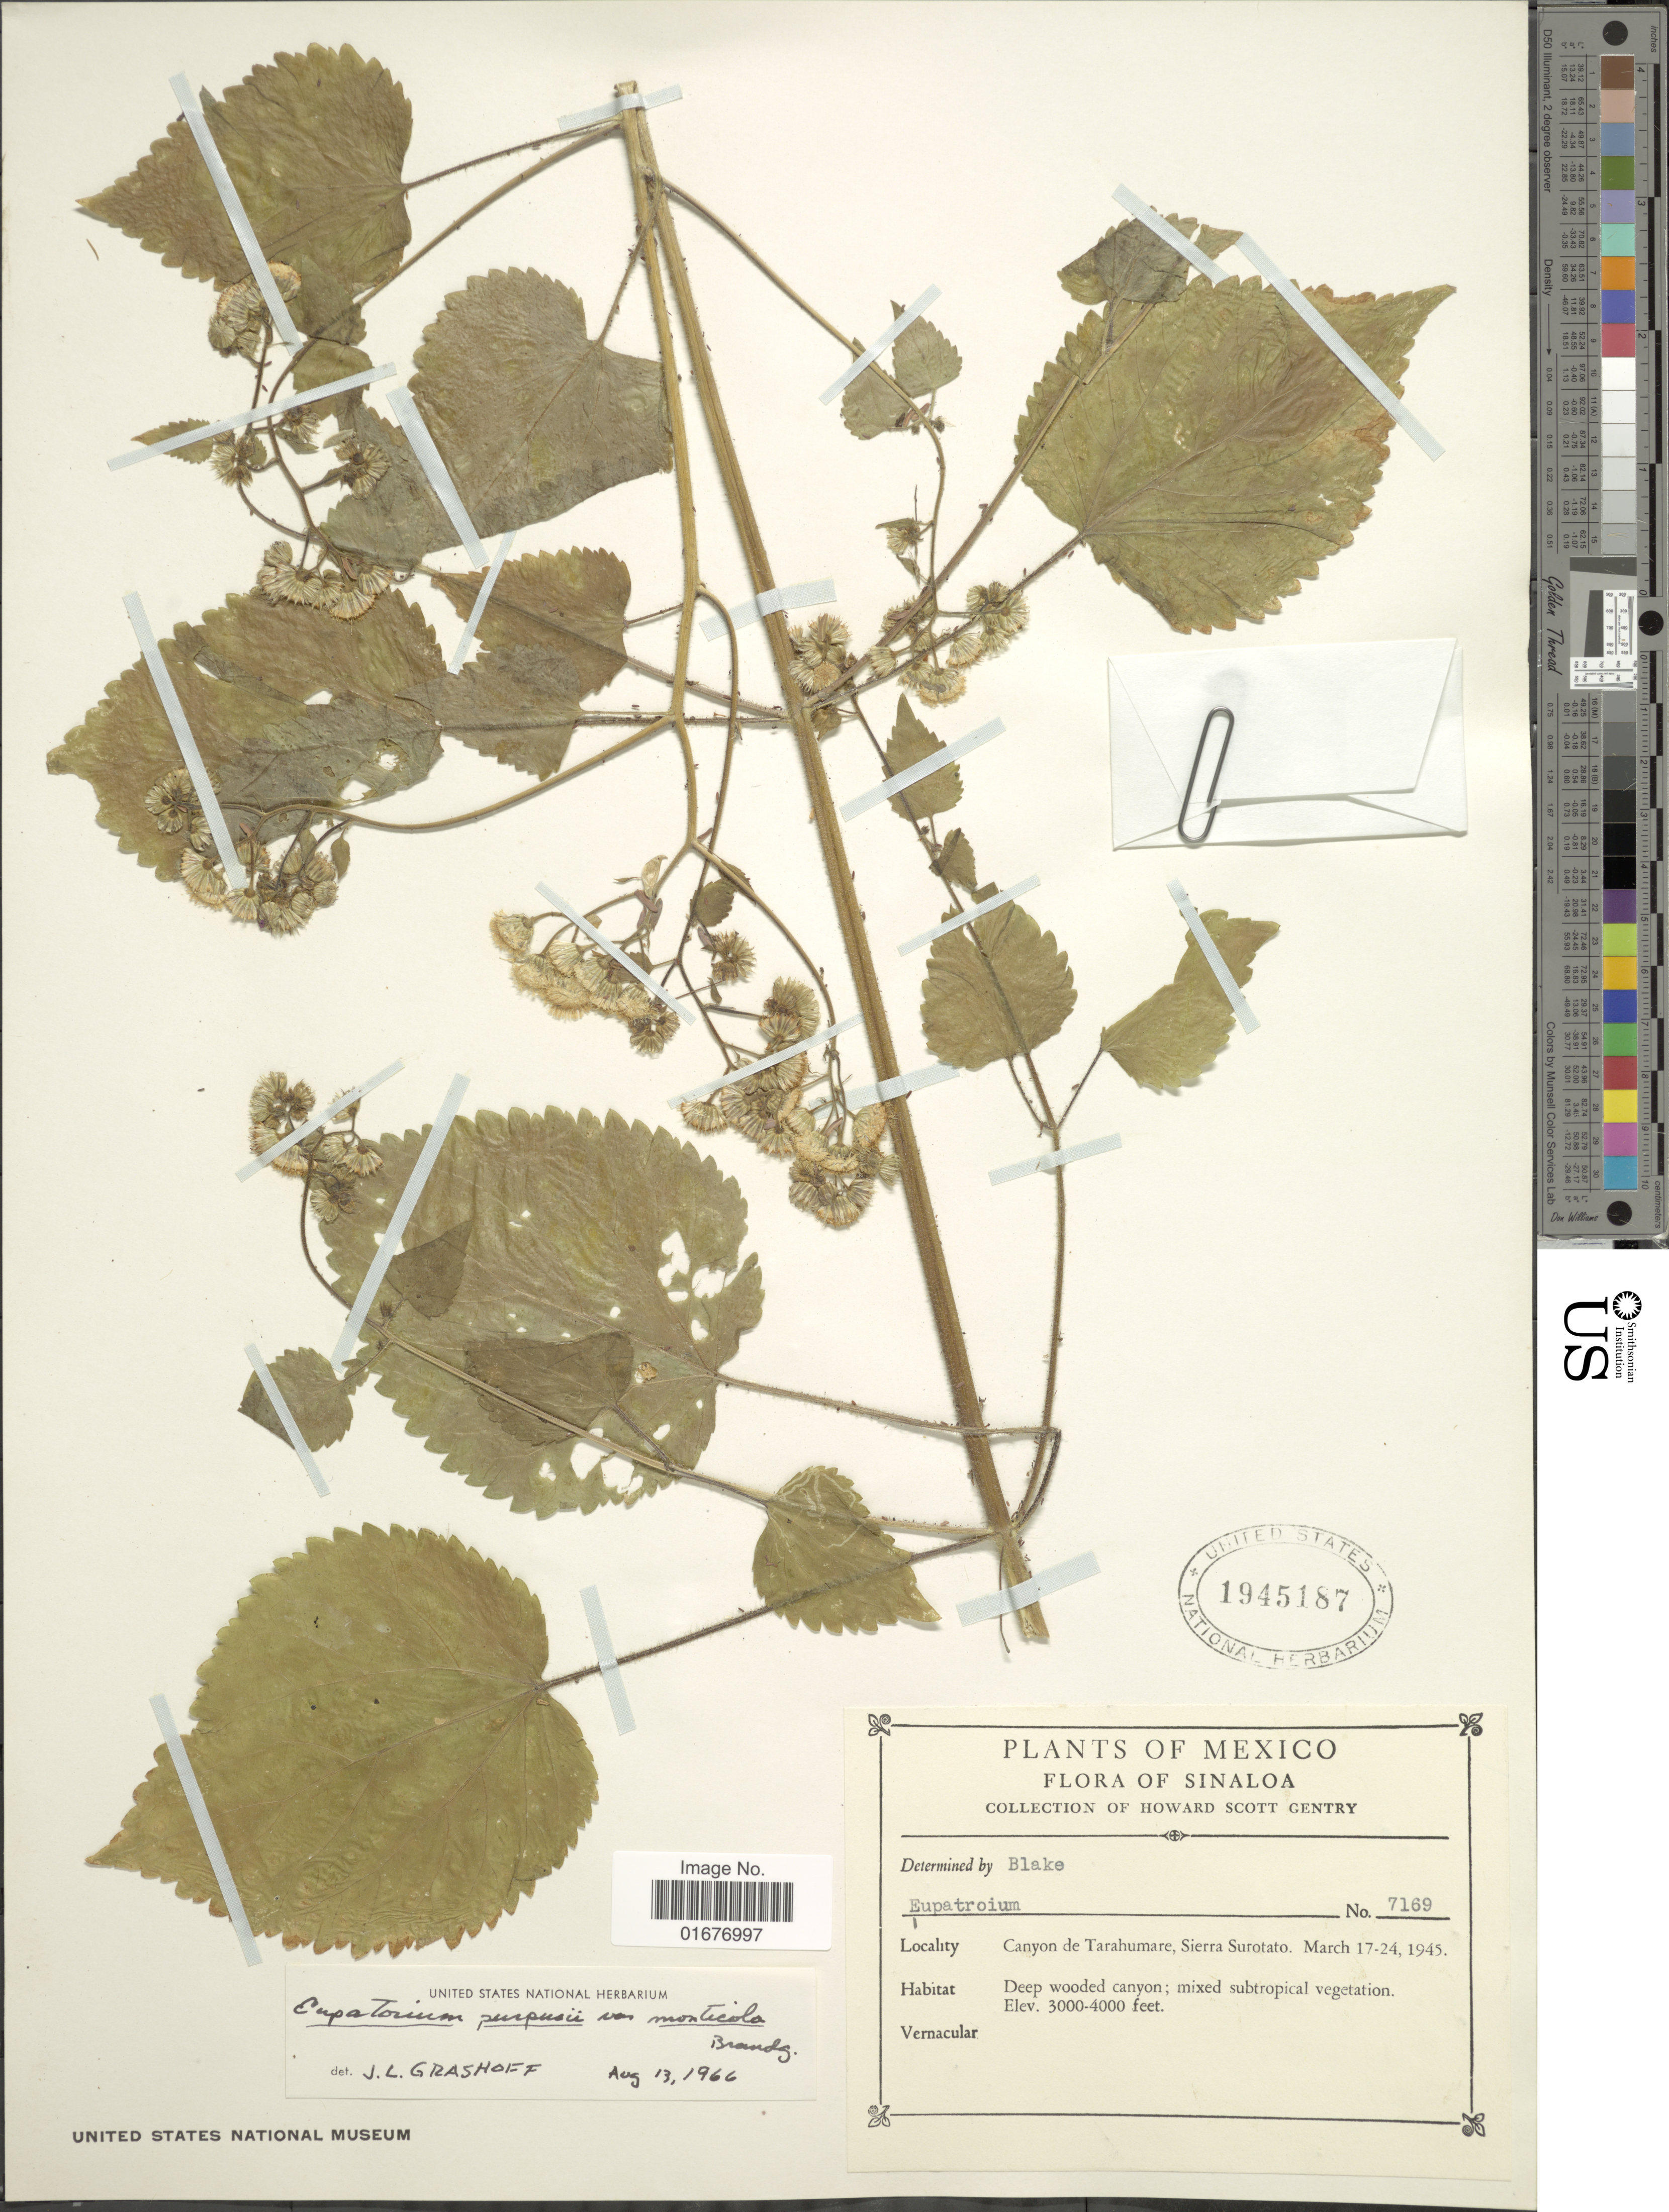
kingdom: Plantae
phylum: Tracheophyta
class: Magnoliopsida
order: Asterales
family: Asteraceae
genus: Ageratina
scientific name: Ageratina viscosissima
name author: (Rolfe) R.M. King & H. Rob.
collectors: H. S. Gentry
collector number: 7169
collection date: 1945-03-17/1945-03-24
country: Mexico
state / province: Sinaloa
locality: Canyon de Tarahumare, Sierra Surotato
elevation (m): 914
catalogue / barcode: US 1945187